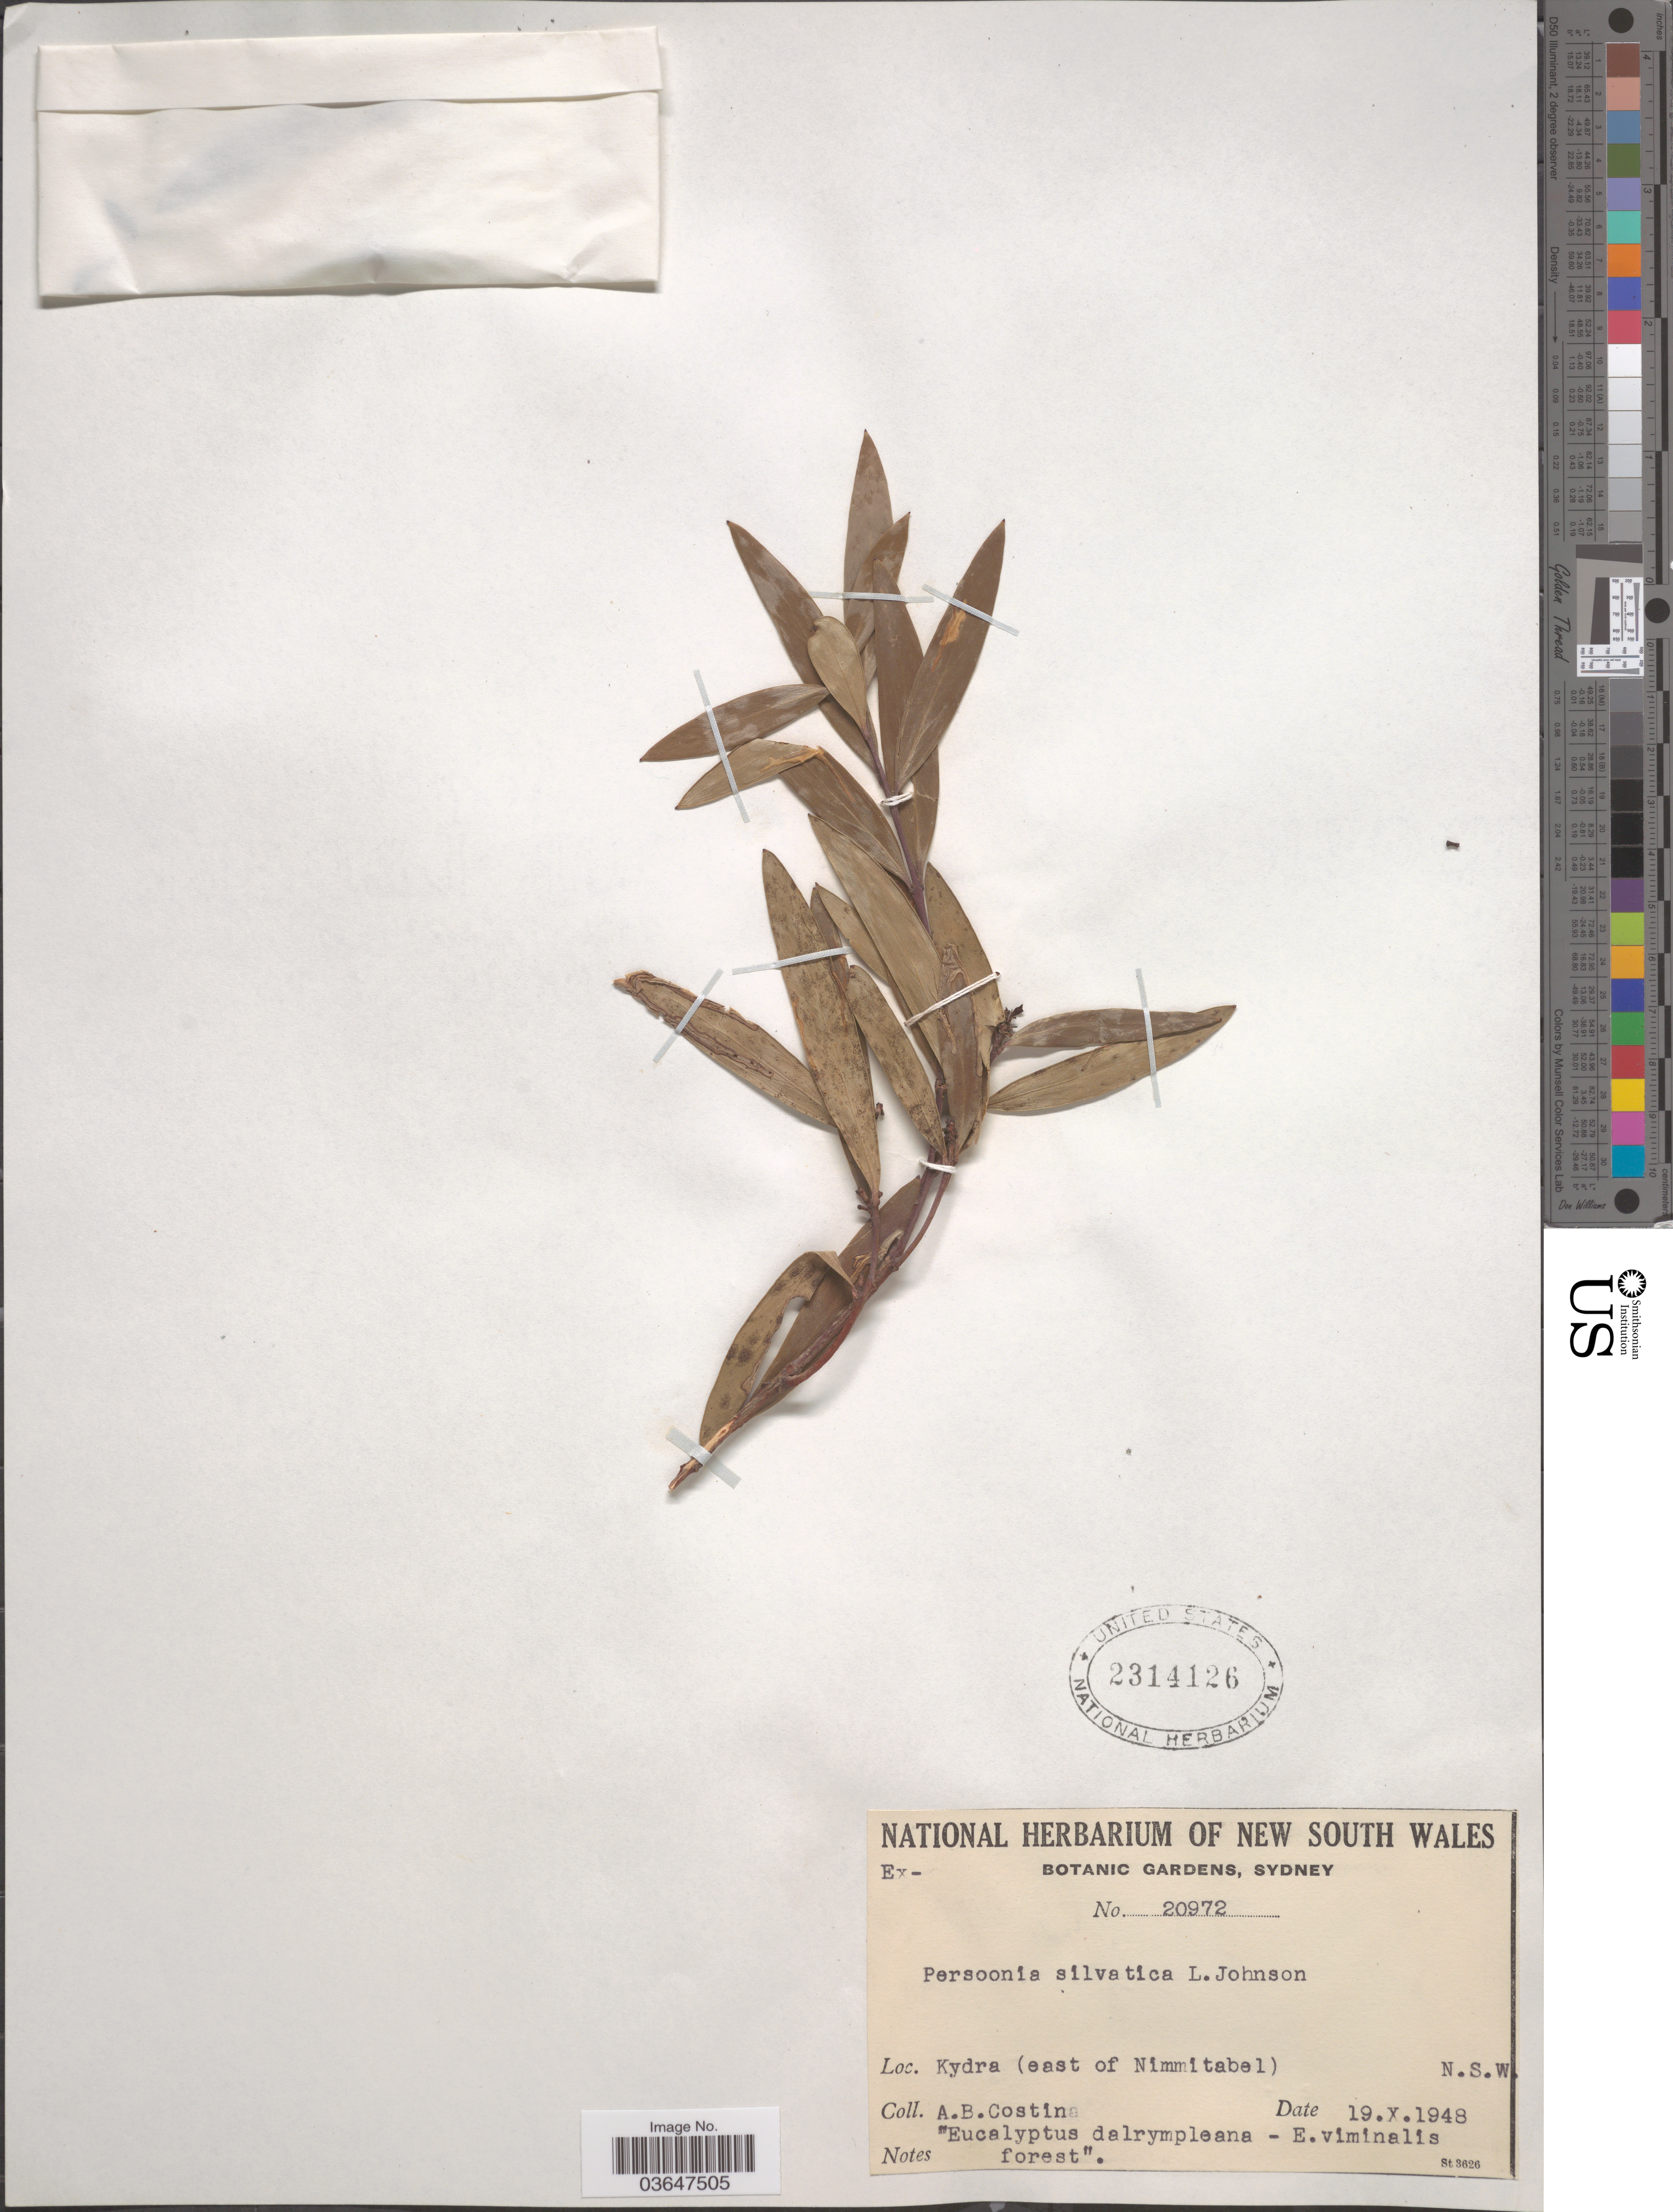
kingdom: Plantae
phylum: Tracheophyta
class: Magnoliopsida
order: Proteales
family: Proteaceae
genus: Persoonia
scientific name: Persoonia silvatica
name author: L.A.S. Johnson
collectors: A. Costin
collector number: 20972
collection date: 1948-10-19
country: Australia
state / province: New South Wales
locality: Kydra (east of Nimmitabel) N.S.W.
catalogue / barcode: US 2314126